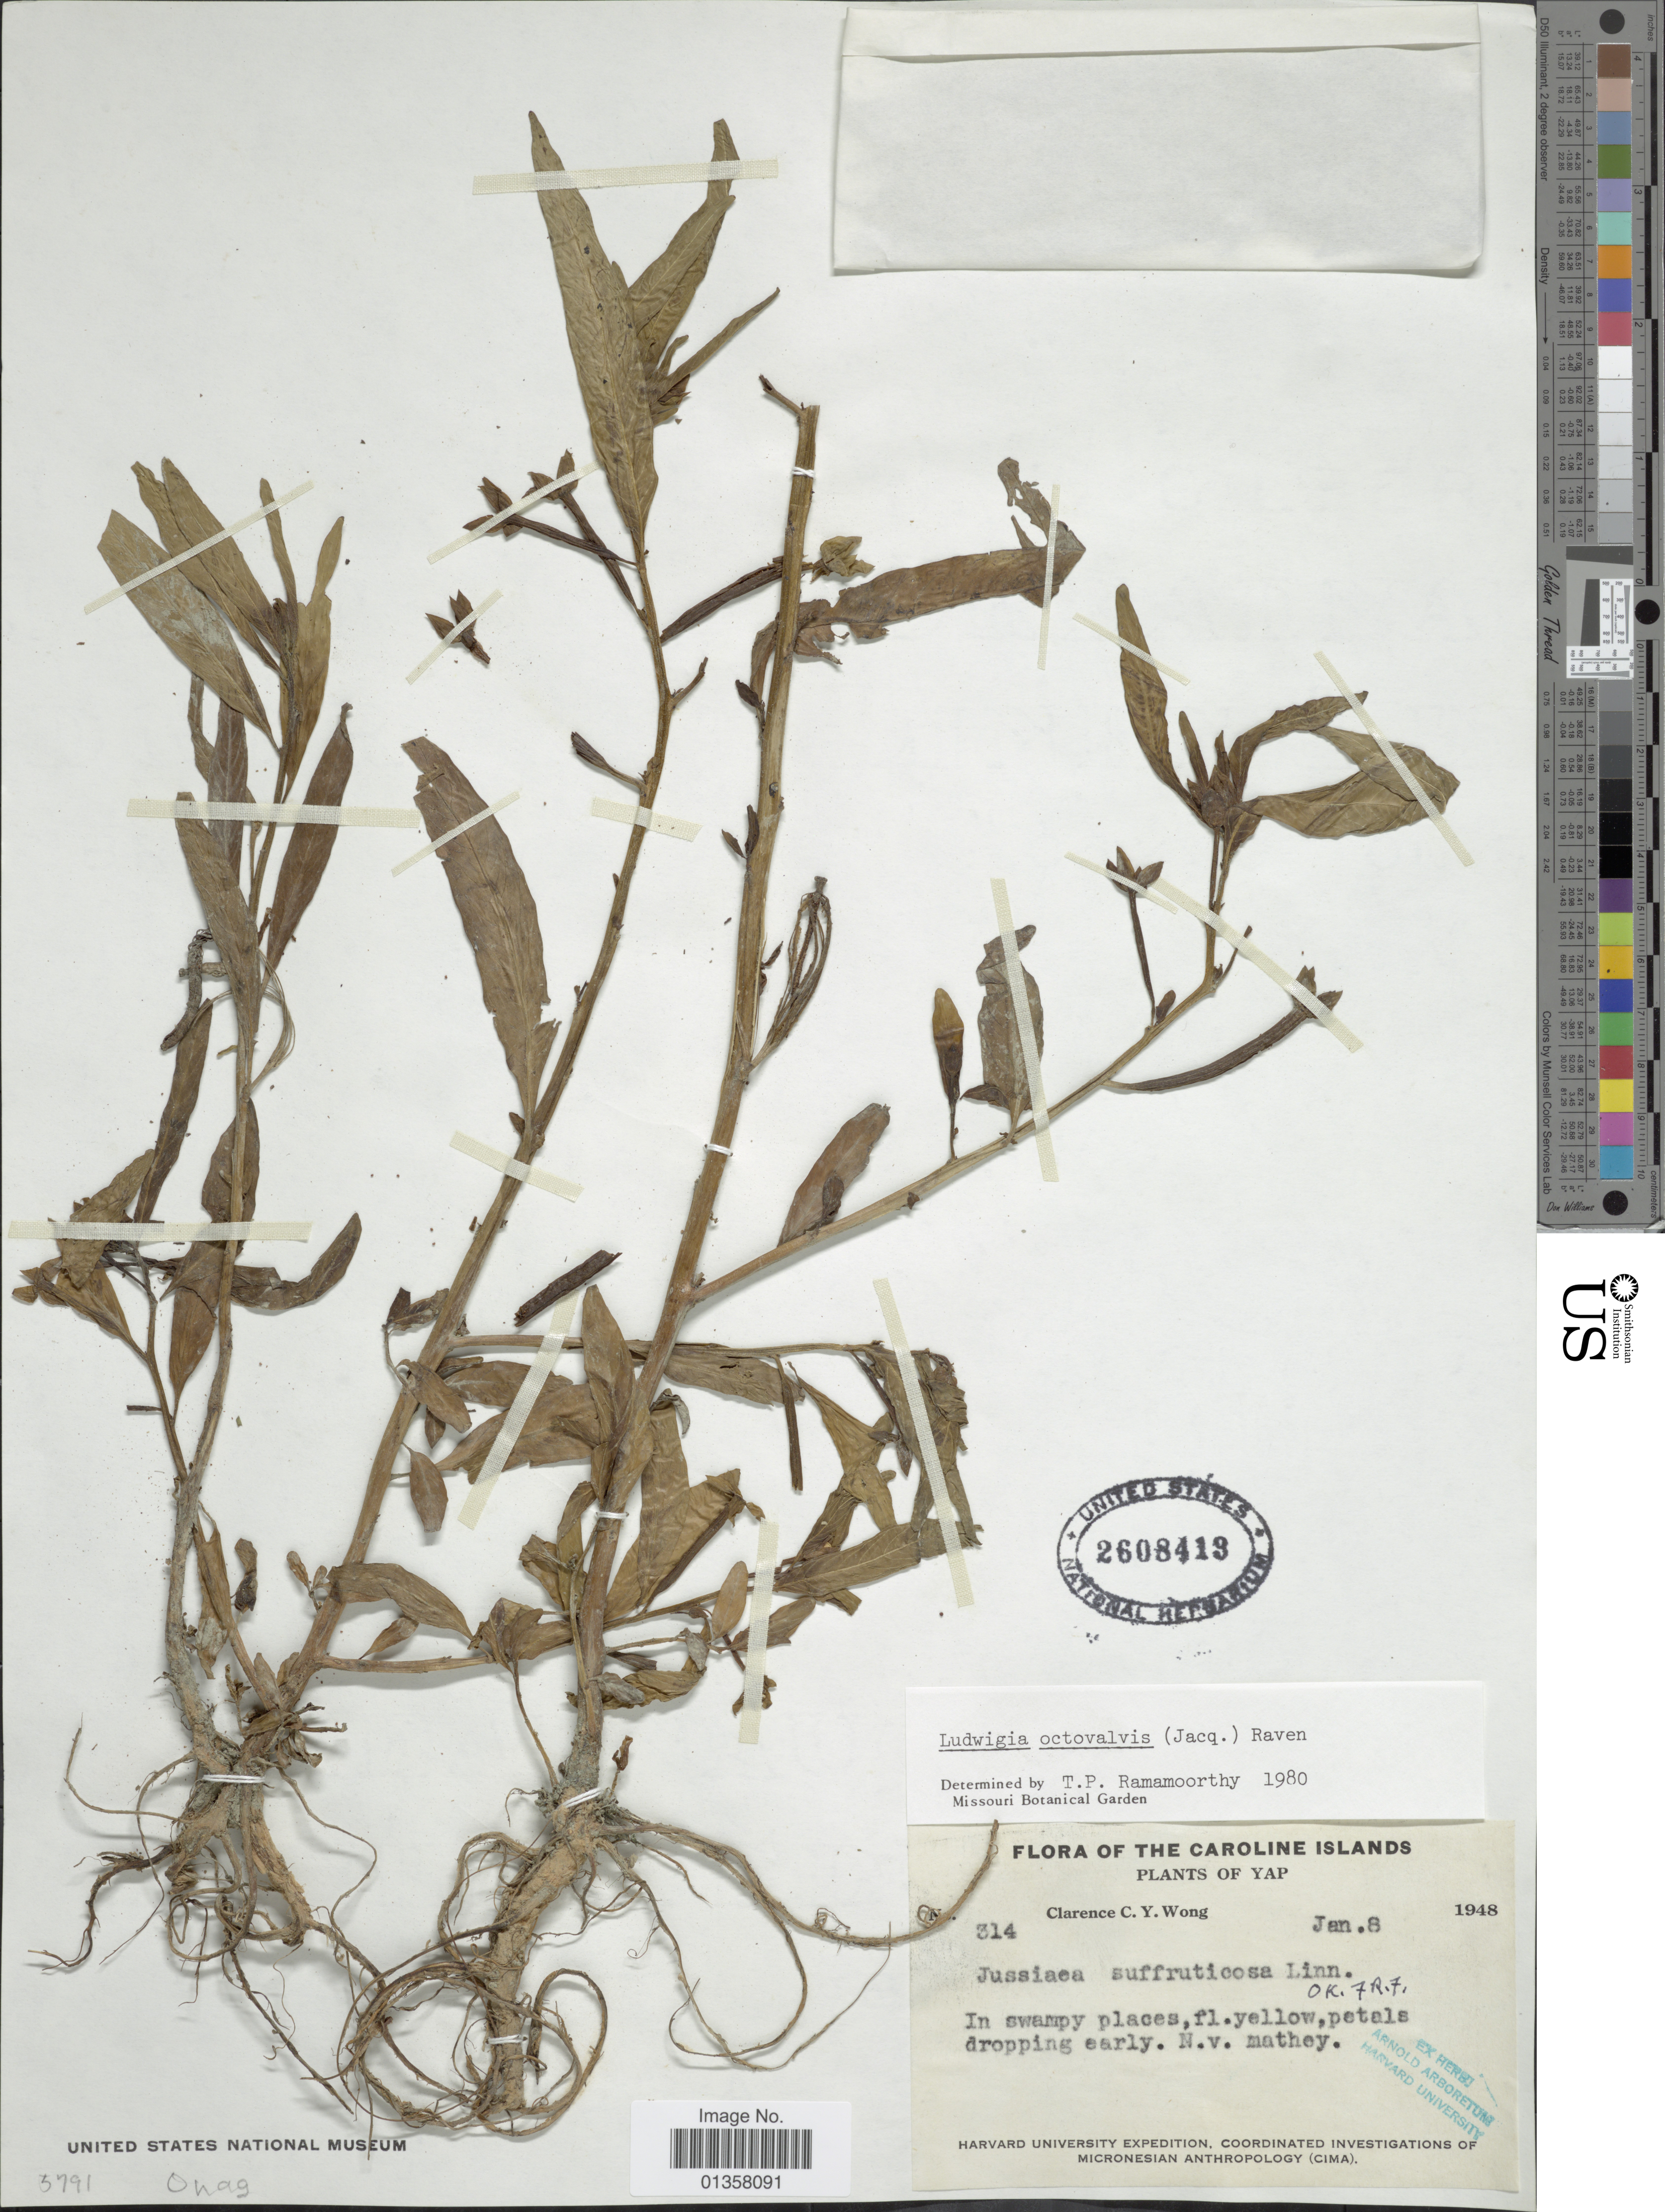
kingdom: Plantae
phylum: Tracheophyta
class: Magnoliopsida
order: Myrtales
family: Onagraceae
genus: Ludwigia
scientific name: Ludwigia octovalvis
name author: (Jacq.) P.H. Raven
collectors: C. Y. C. Wong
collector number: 314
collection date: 1948-01-08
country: Micronesia, Federated States of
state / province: Yap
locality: The Caroline Islands. petals dropping early N. v. mathey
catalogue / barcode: US 2608413